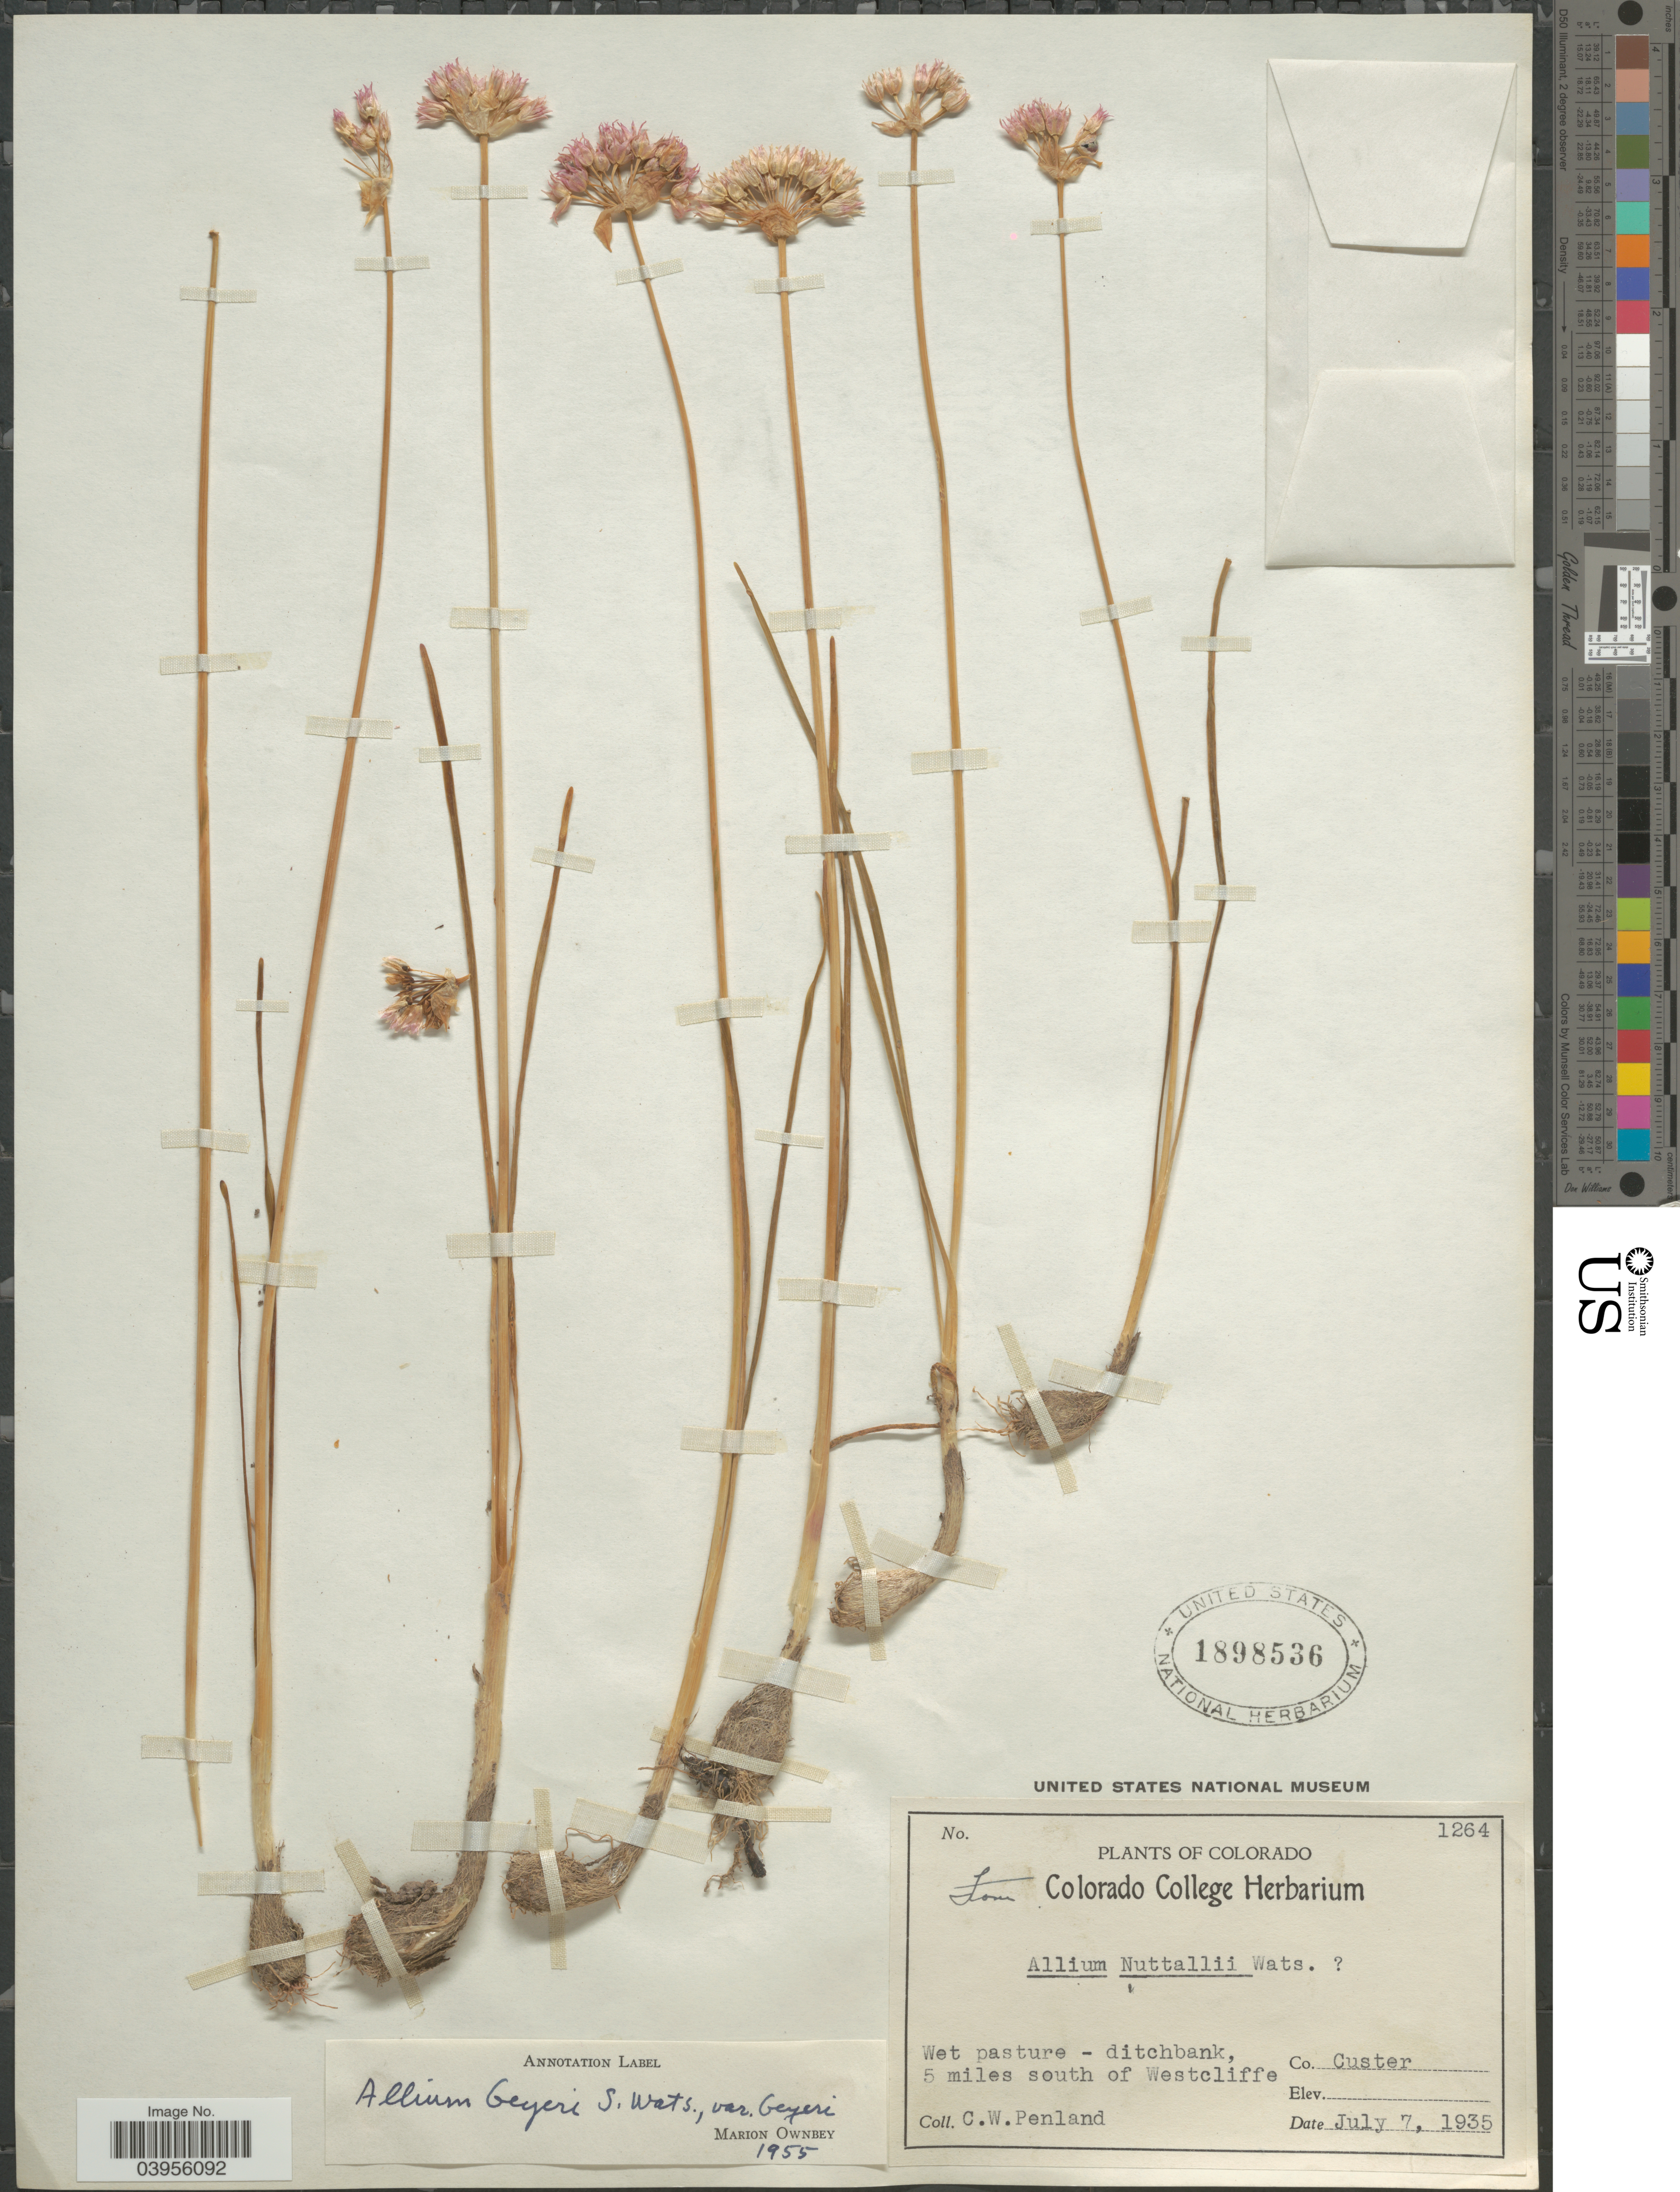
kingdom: Plantae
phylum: Tracheophyta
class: Liliopsida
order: Asparagales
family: Amaryllidaceae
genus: Allium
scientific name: Allium geyeri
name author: S. Watson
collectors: C. W. Penland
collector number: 1264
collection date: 1935-07-07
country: United States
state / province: Colorado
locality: Wet pasture - ditchbank, 5 miles south of Westcliffe. Co. Custer.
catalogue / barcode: US 1898536